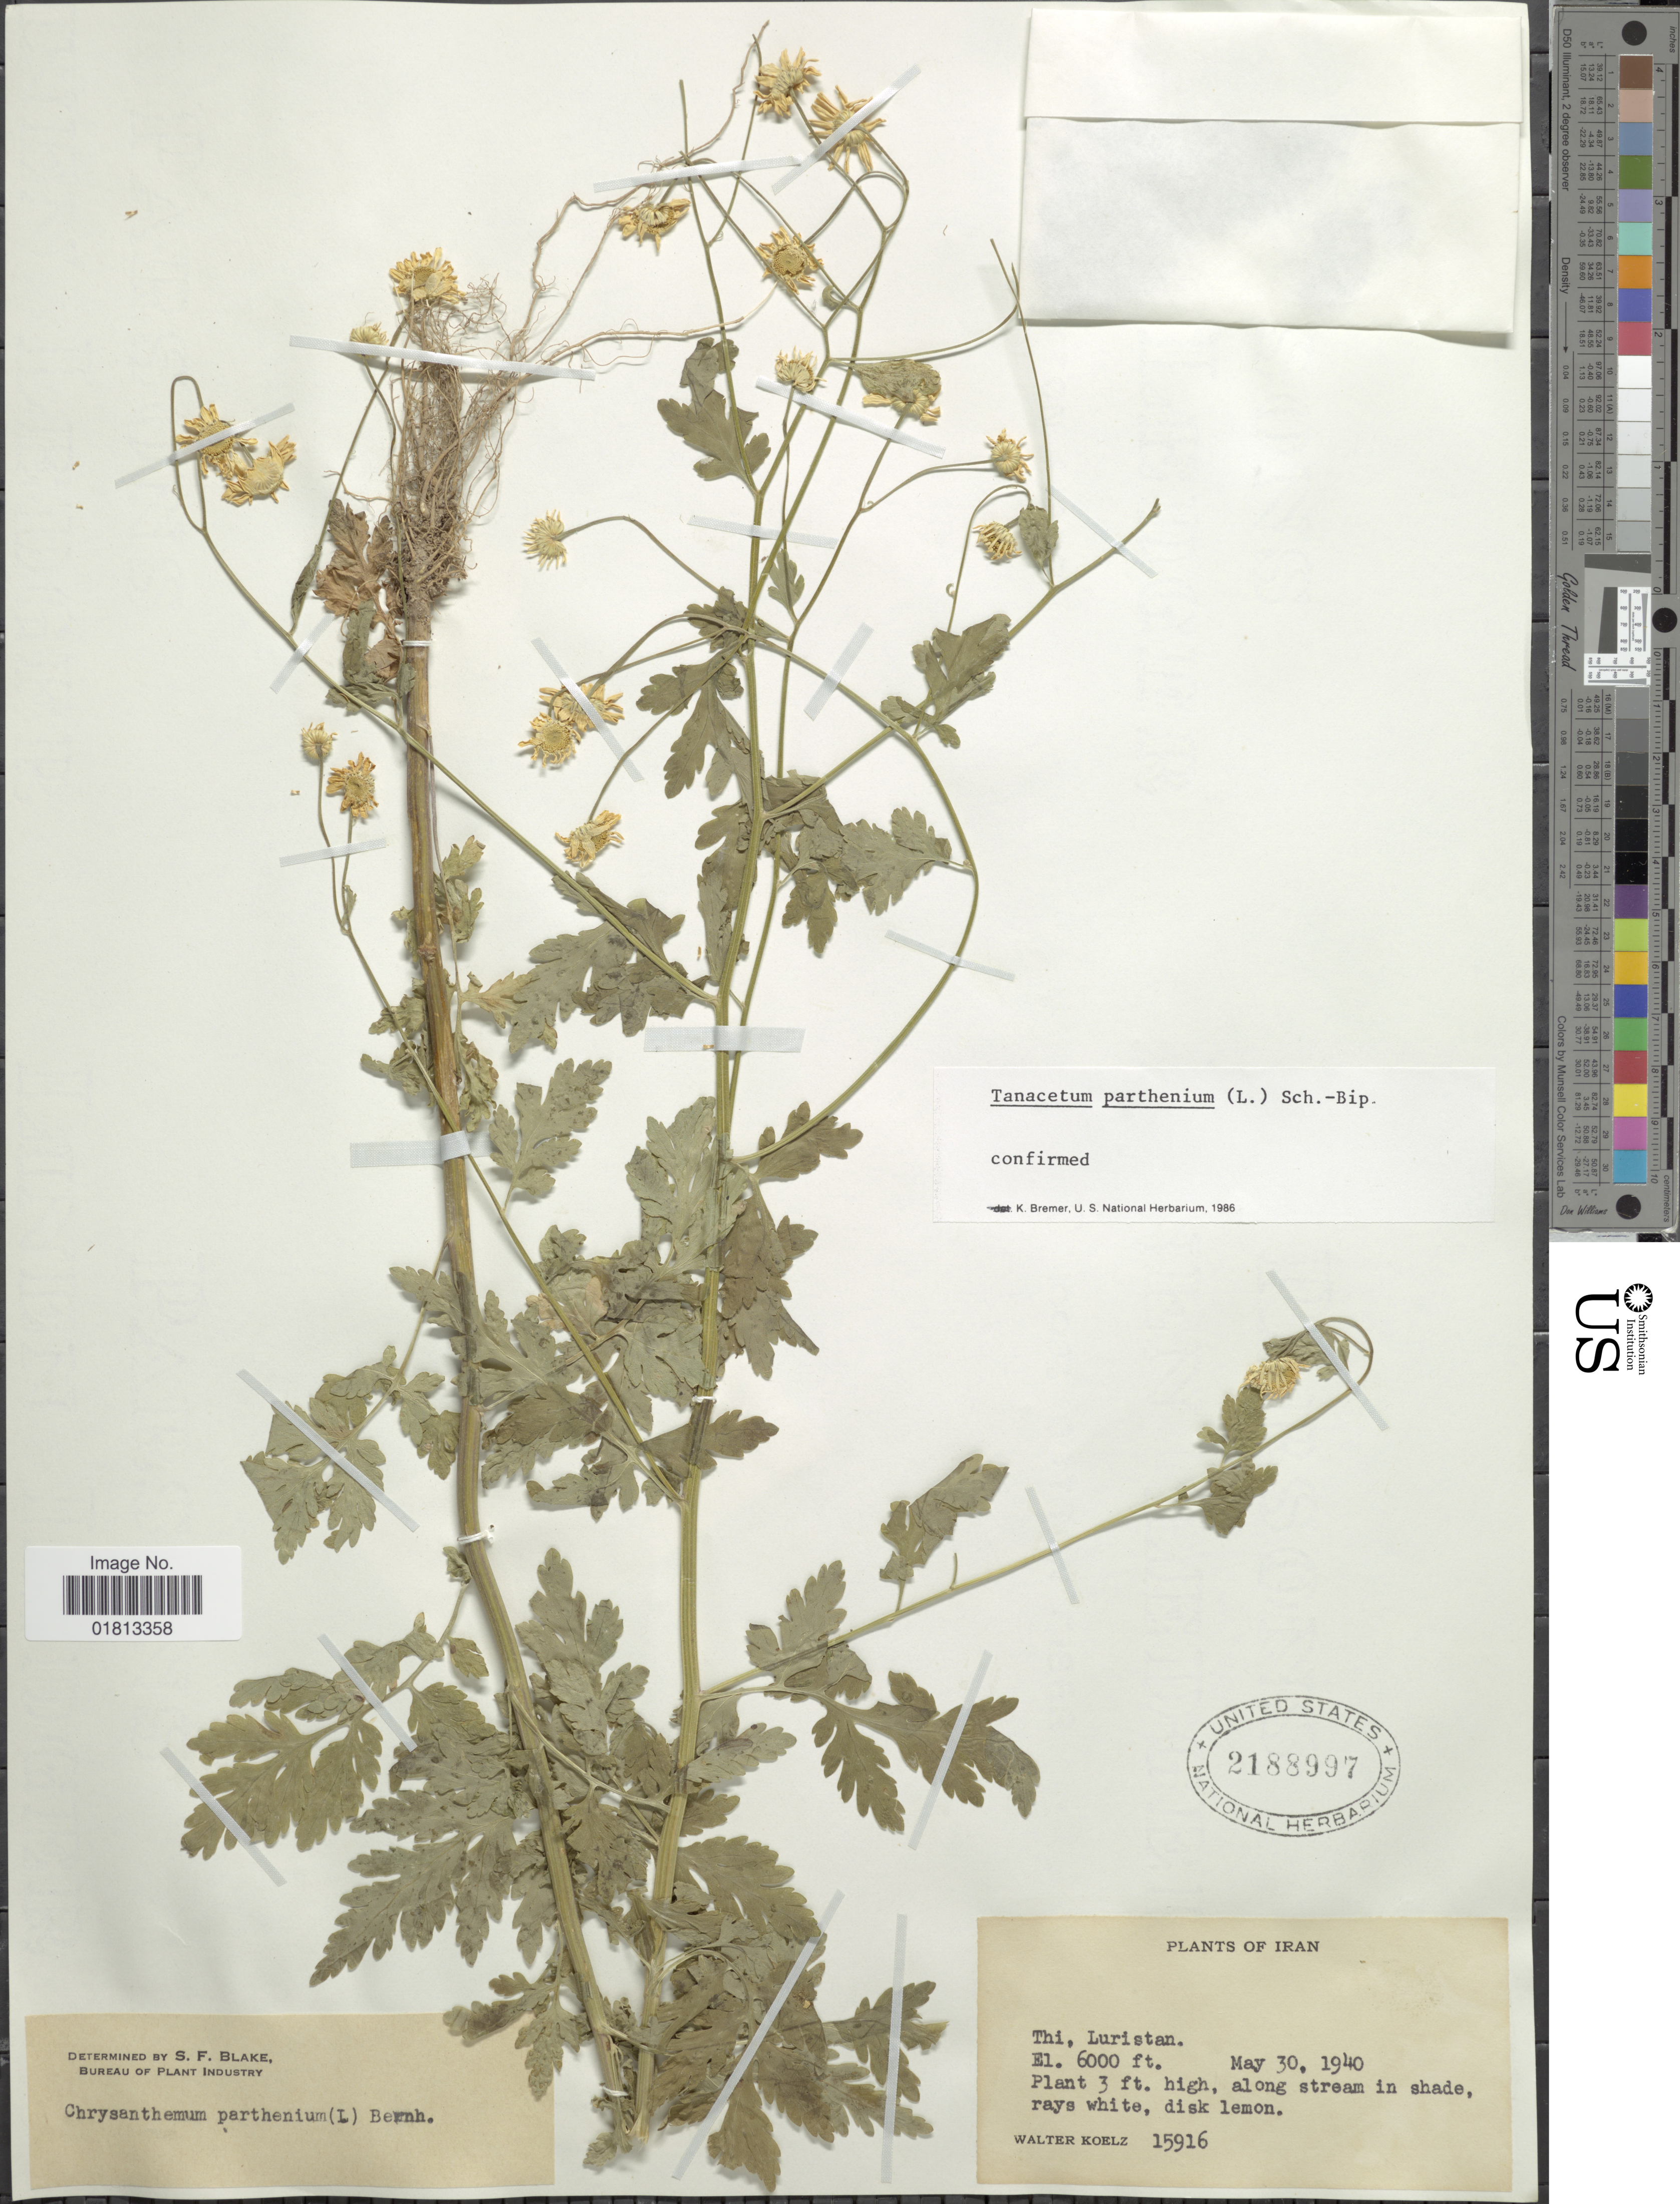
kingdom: Plantae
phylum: Tracheophyta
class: Magnoliopsida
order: Asterales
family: Asteraceae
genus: Tanacetum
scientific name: Tanacetum parthenium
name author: (L.) Sch. Bip.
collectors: W. N. Koelz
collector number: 15916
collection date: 1940-05-30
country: Iran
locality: Thi, Luristan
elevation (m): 1829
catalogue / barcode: US 2188997